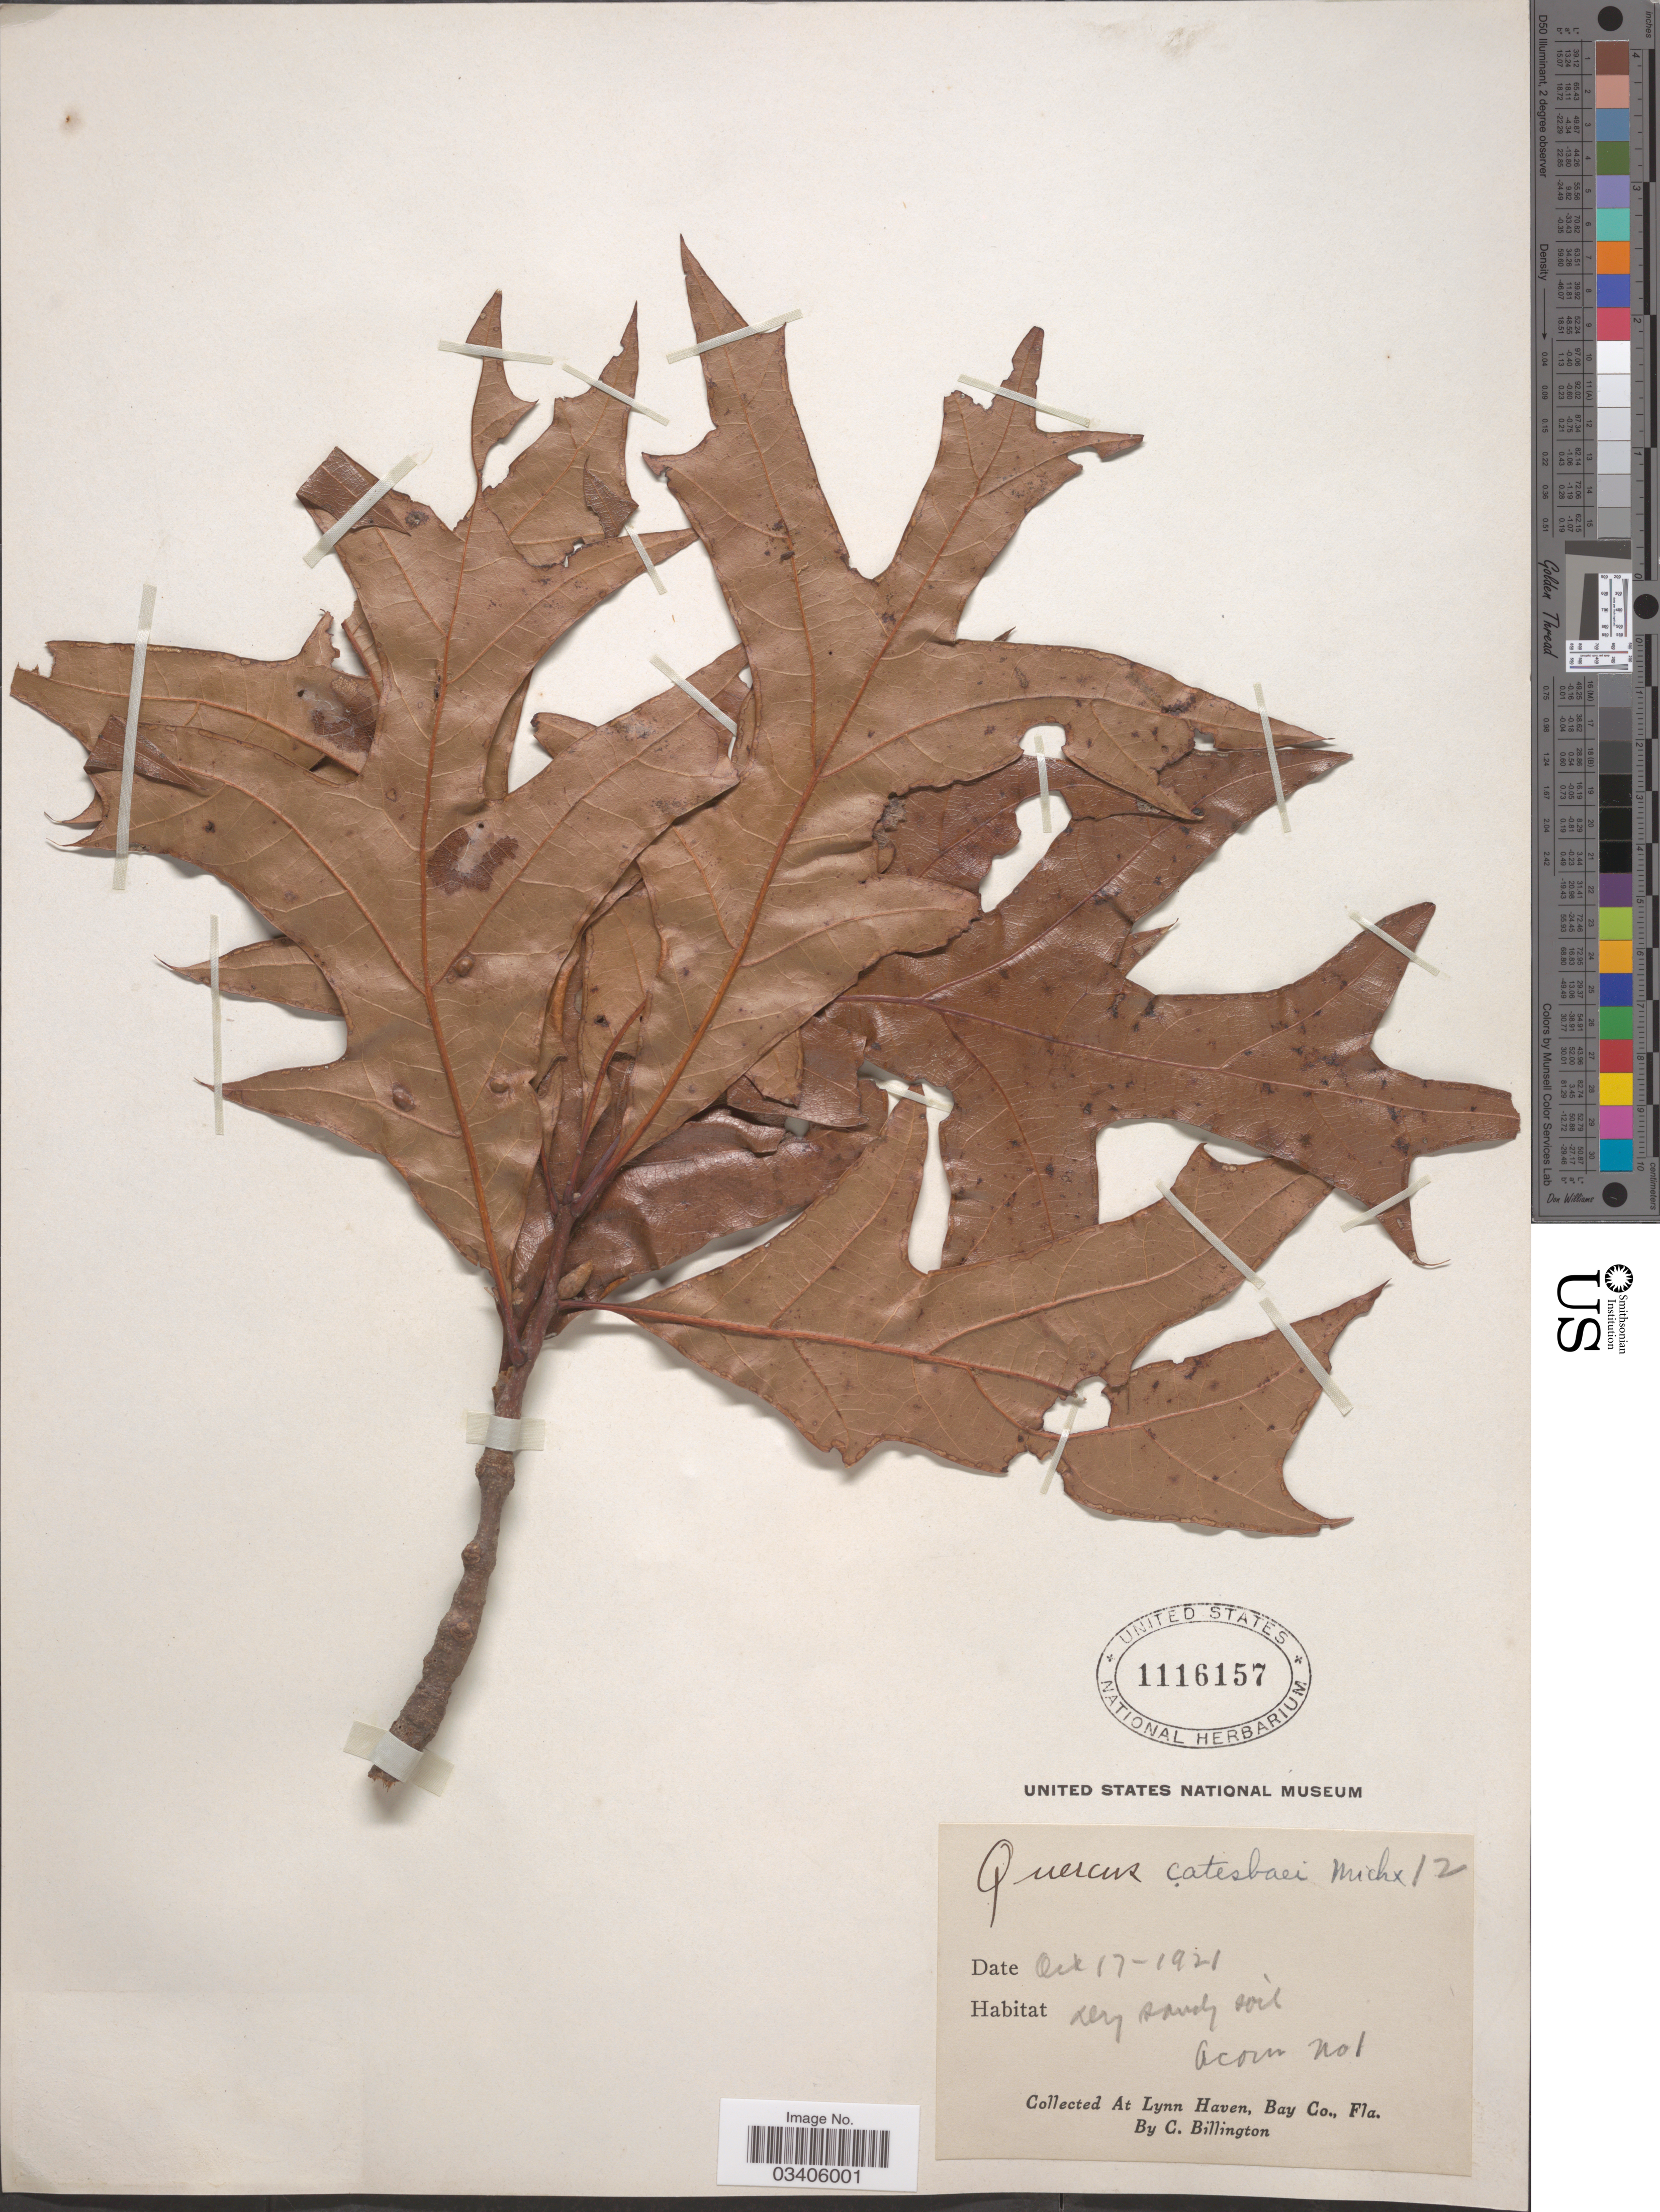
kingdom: Plantae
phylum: Tracheophyta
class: Magnoliopsida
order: Fagales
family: Fagaceae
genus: Quercus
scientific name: Quercus laevis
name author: Walter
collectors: C. Billington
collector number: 12?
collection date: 1921-10-17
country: United States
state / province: Florida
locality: At Lynn Haven, Bay Co.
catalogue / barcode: US 1116157